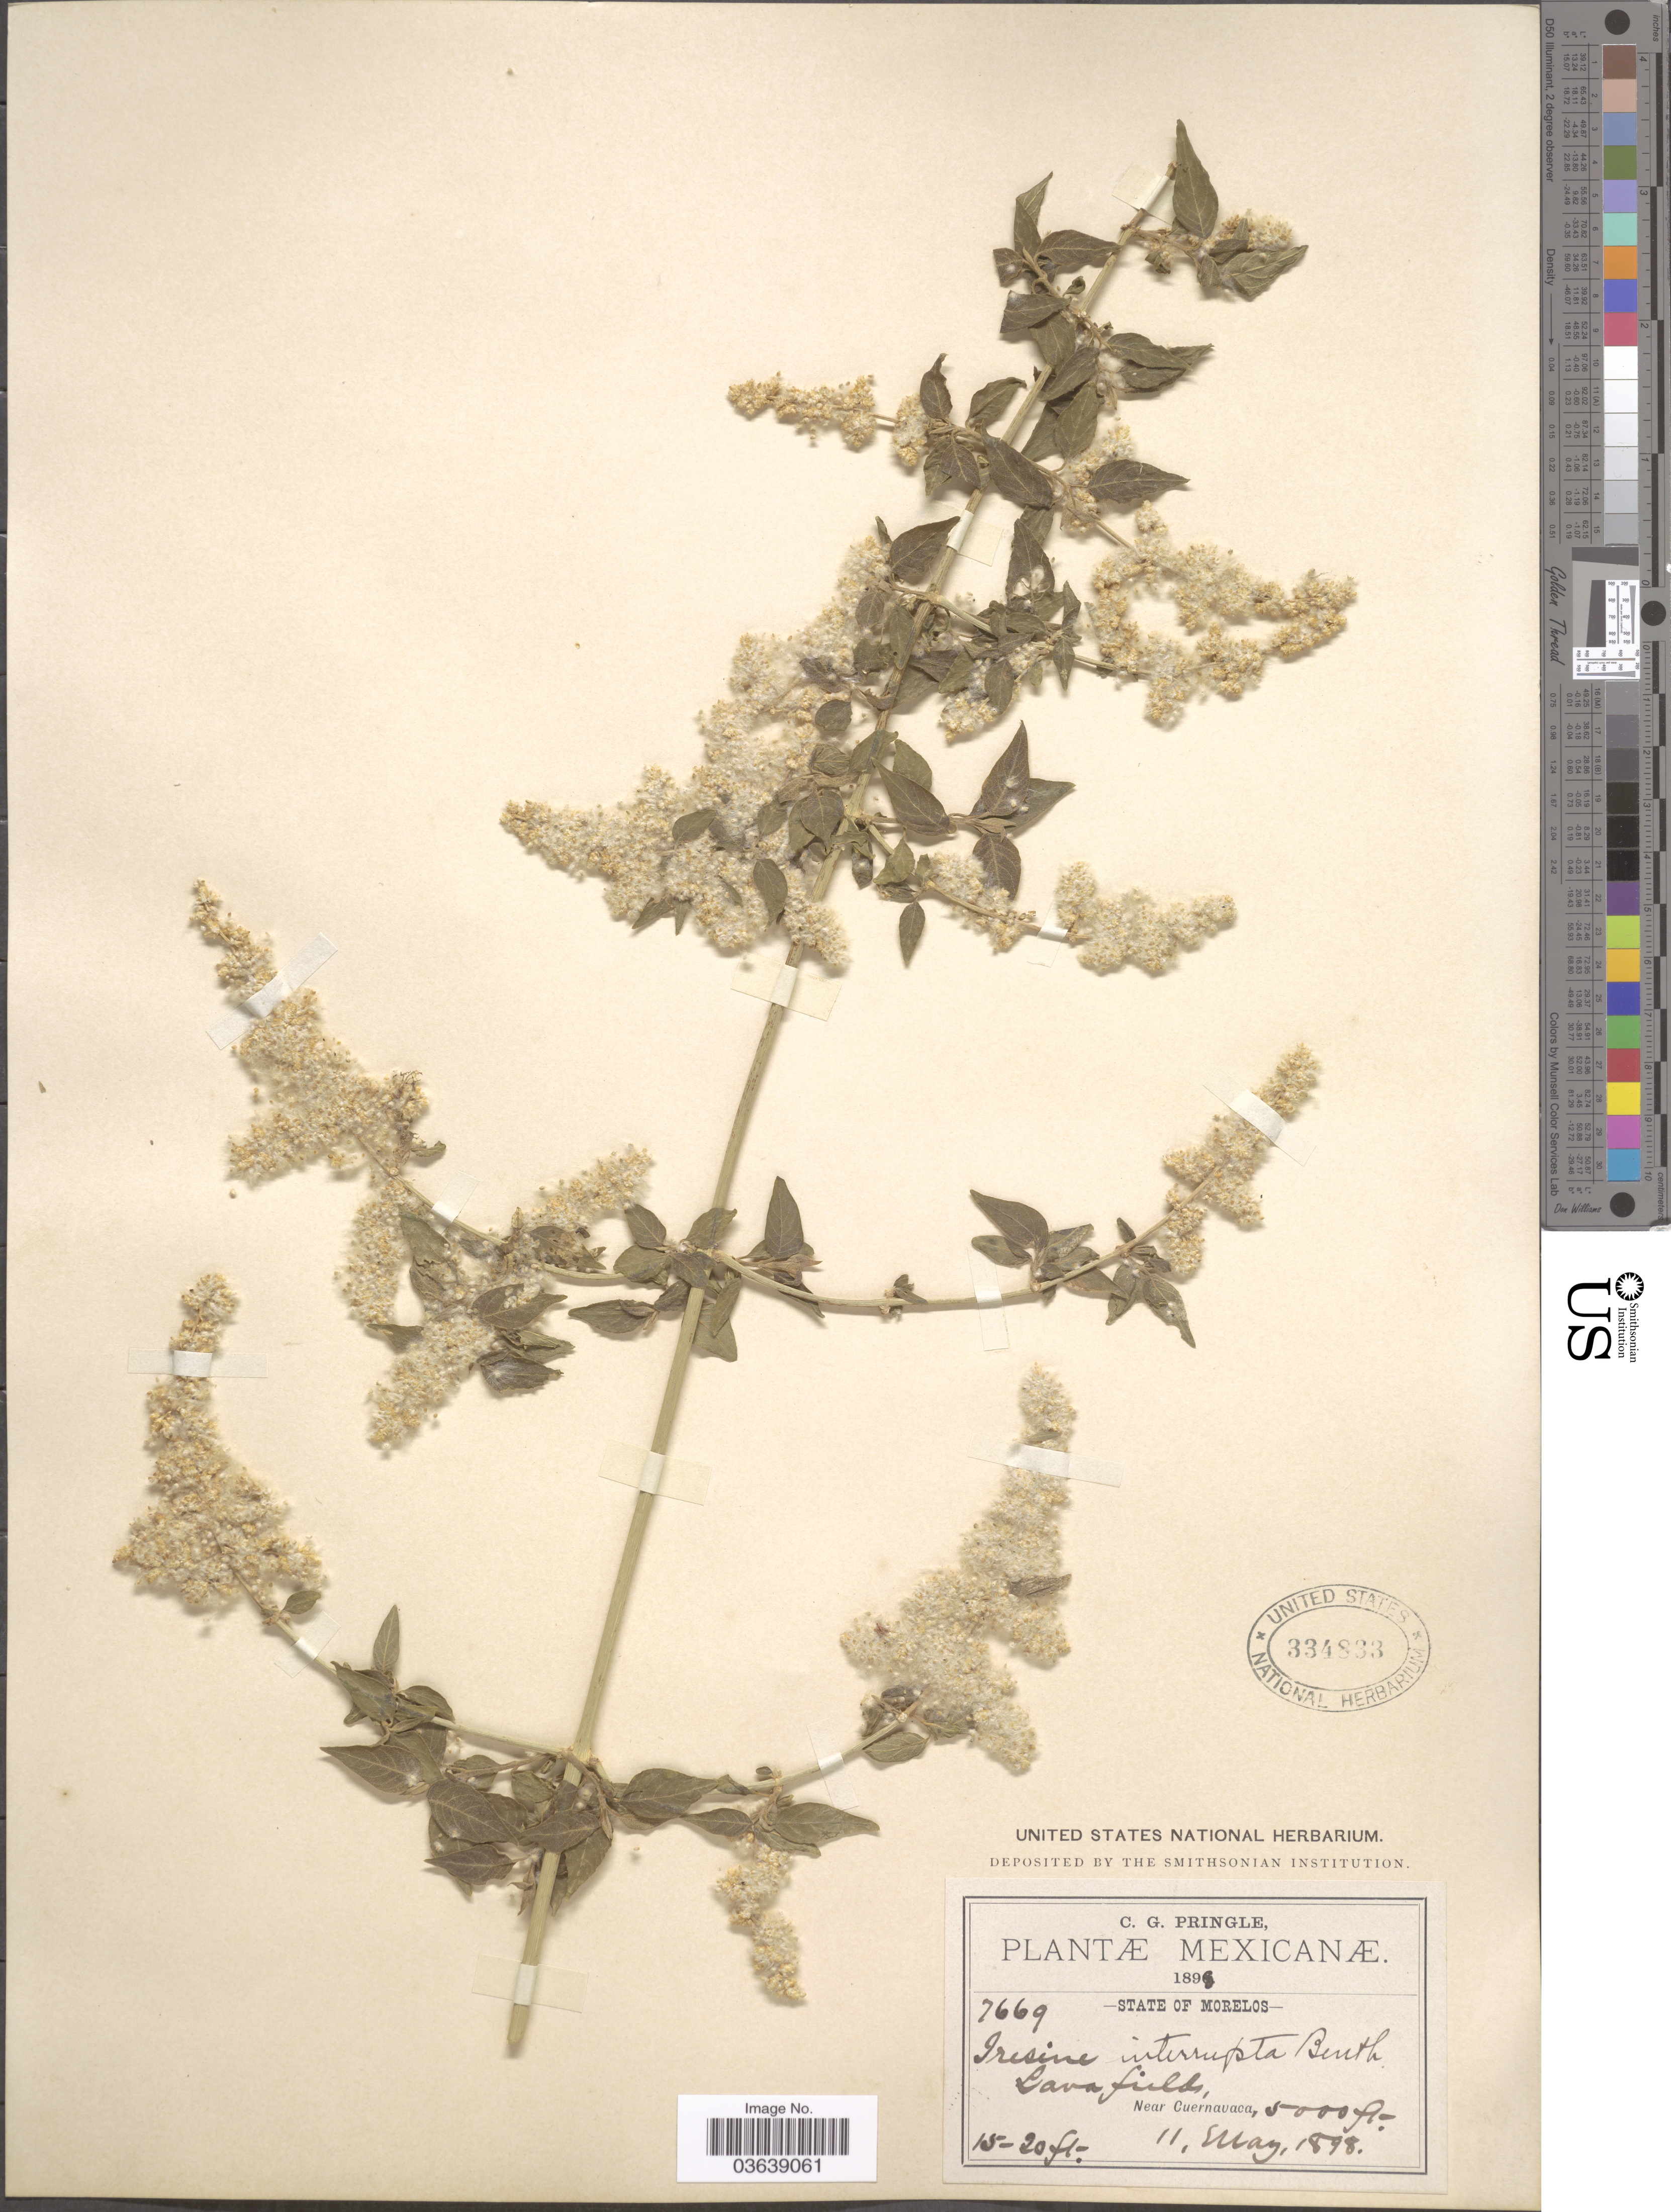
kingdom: Plantae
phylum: Tracheophyta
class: Magnoliopsida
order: Caryophyllales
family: Amaranthaceae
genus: Iresine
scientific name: Iresine interrupta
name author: Benth.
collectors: C. G. Pringle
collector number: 7669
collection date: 1898-05-11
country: Mexico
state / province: Morelos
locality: Near Cuernavaca.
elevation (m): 1524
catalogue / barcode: US 334833